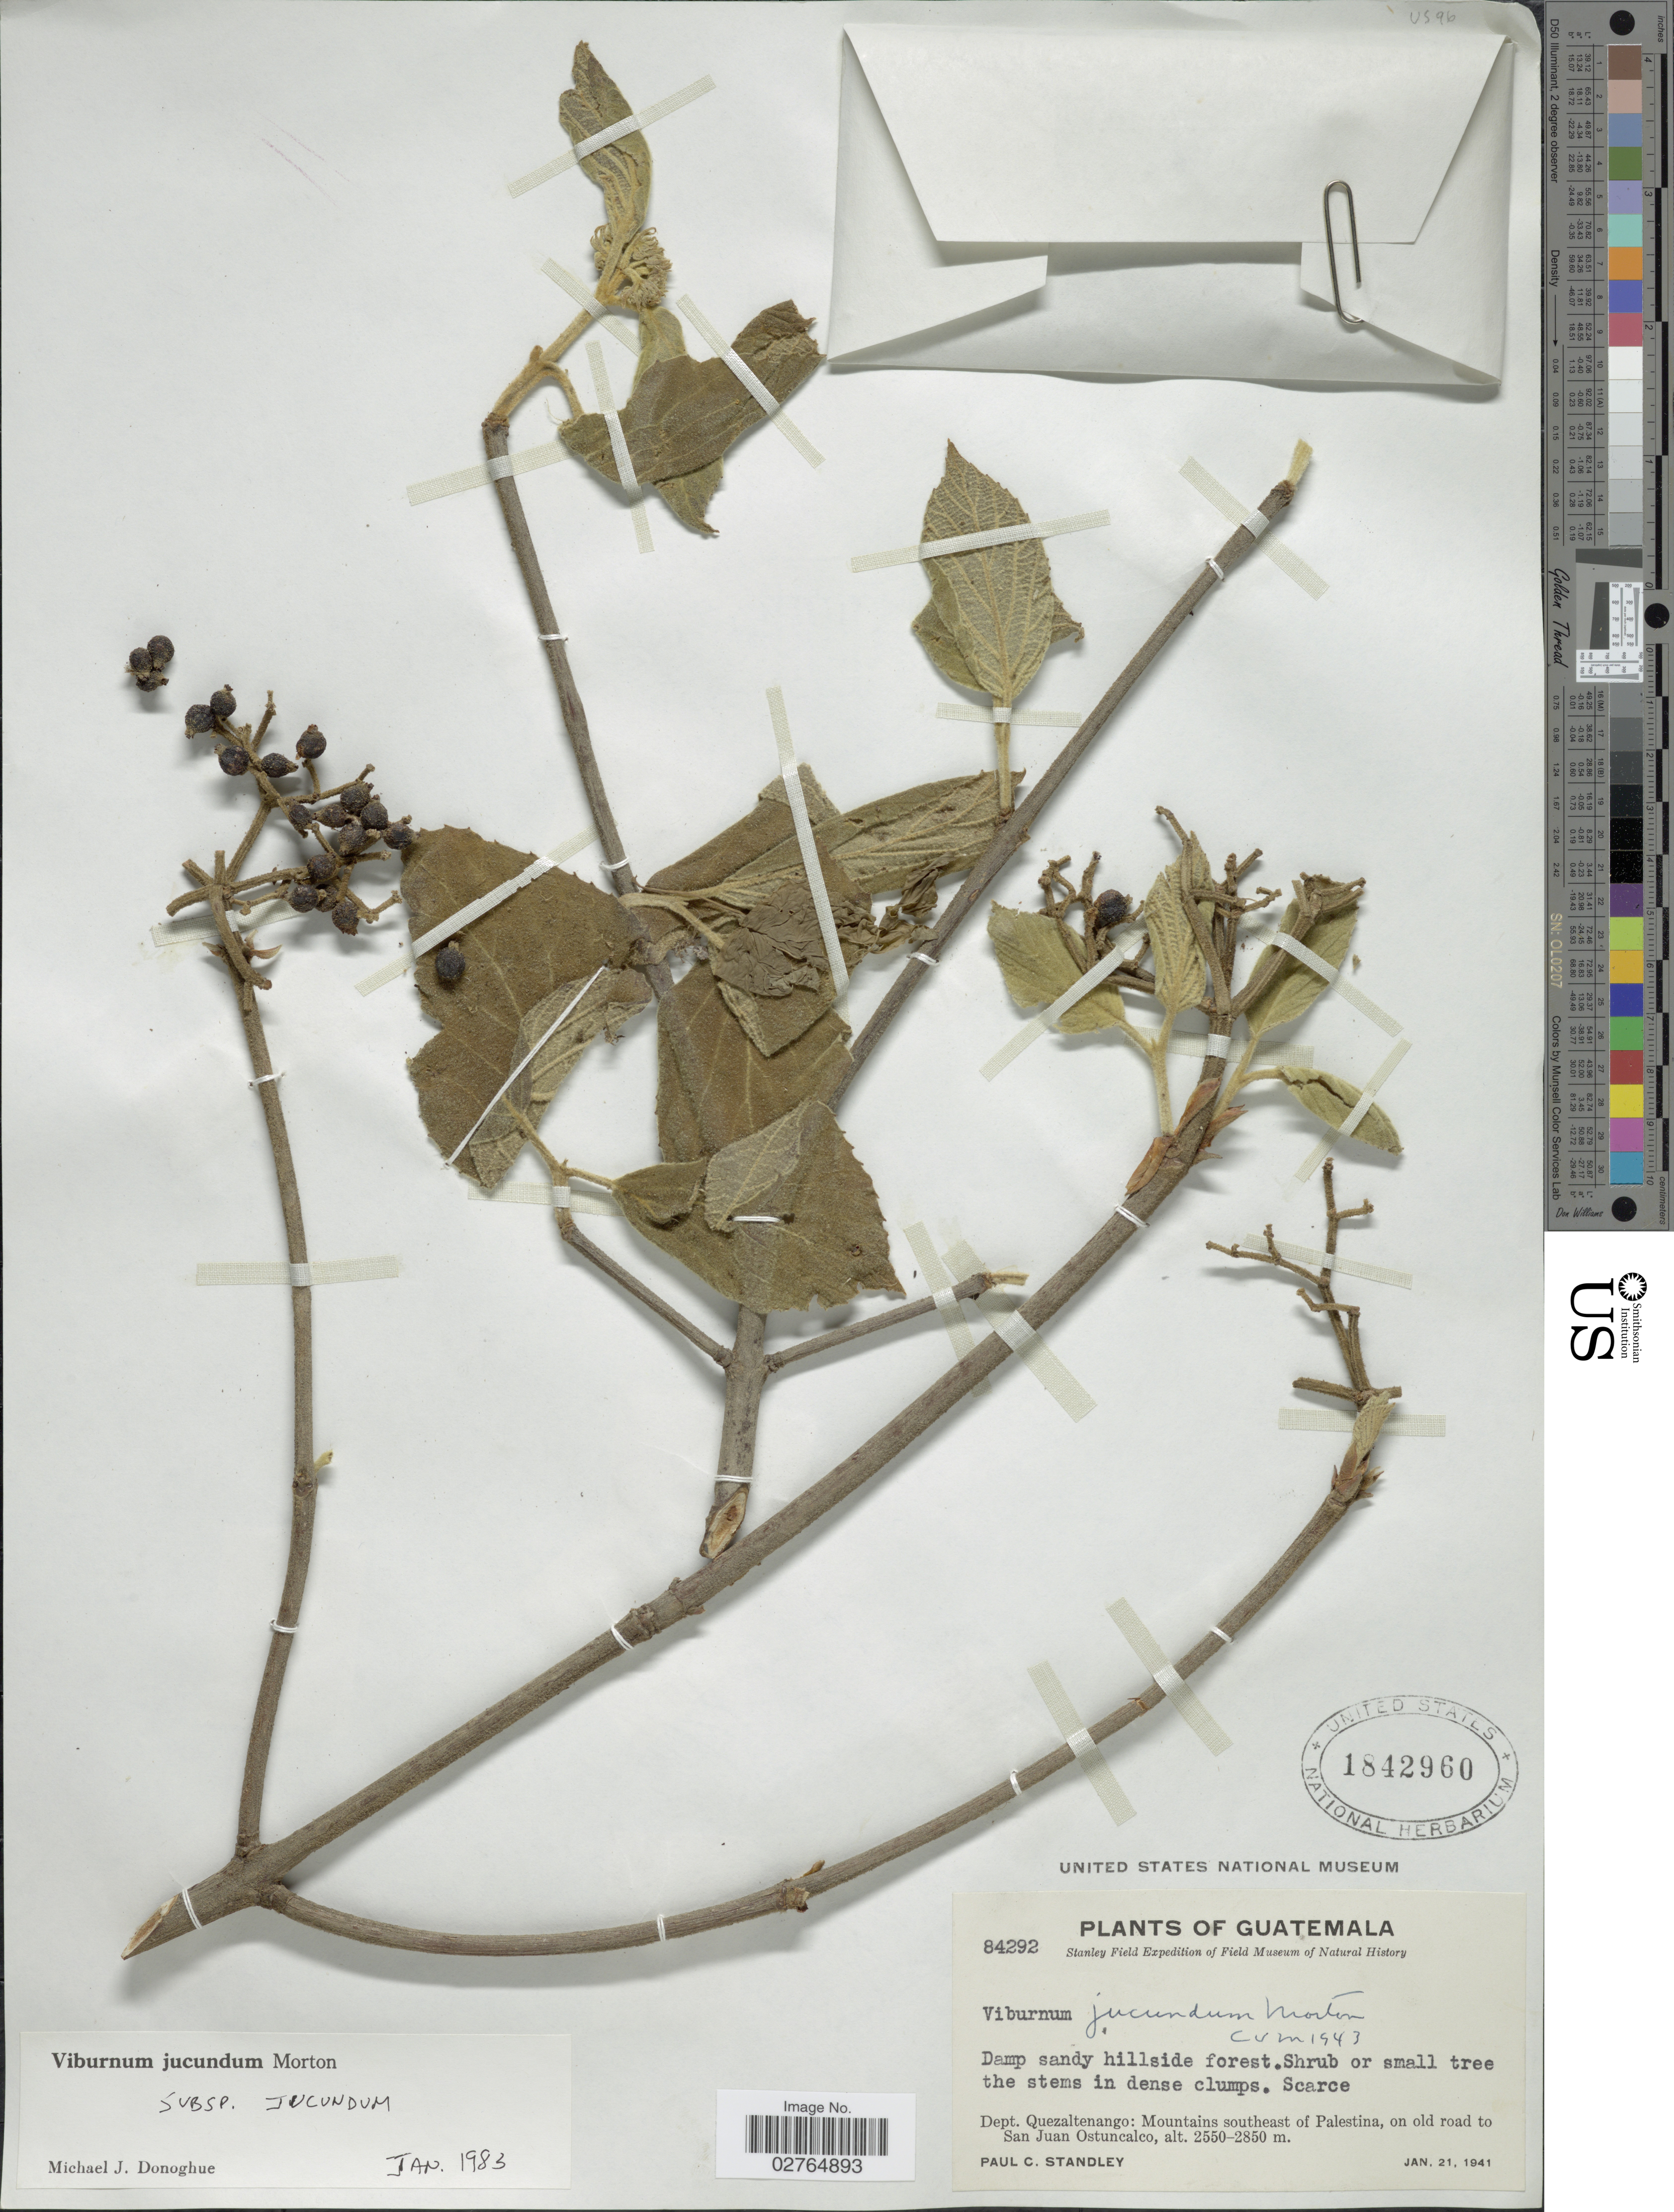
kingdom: Plantae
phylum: Tracheophyta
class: Magnoliopsida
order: Dipsacales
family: Viburnaceae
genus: Viburnum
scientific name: Viburnum jucundum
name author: C.V. Morton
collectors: P. C. Standley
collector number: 84292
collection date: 1941-01-21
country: Guatemala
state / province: Quetzaltenango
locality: Dept. Quezaltenango: Mountains southeast of Palestina, on old road to San Juan Ostuncalco.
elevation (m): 2250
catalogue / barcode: US 1842960